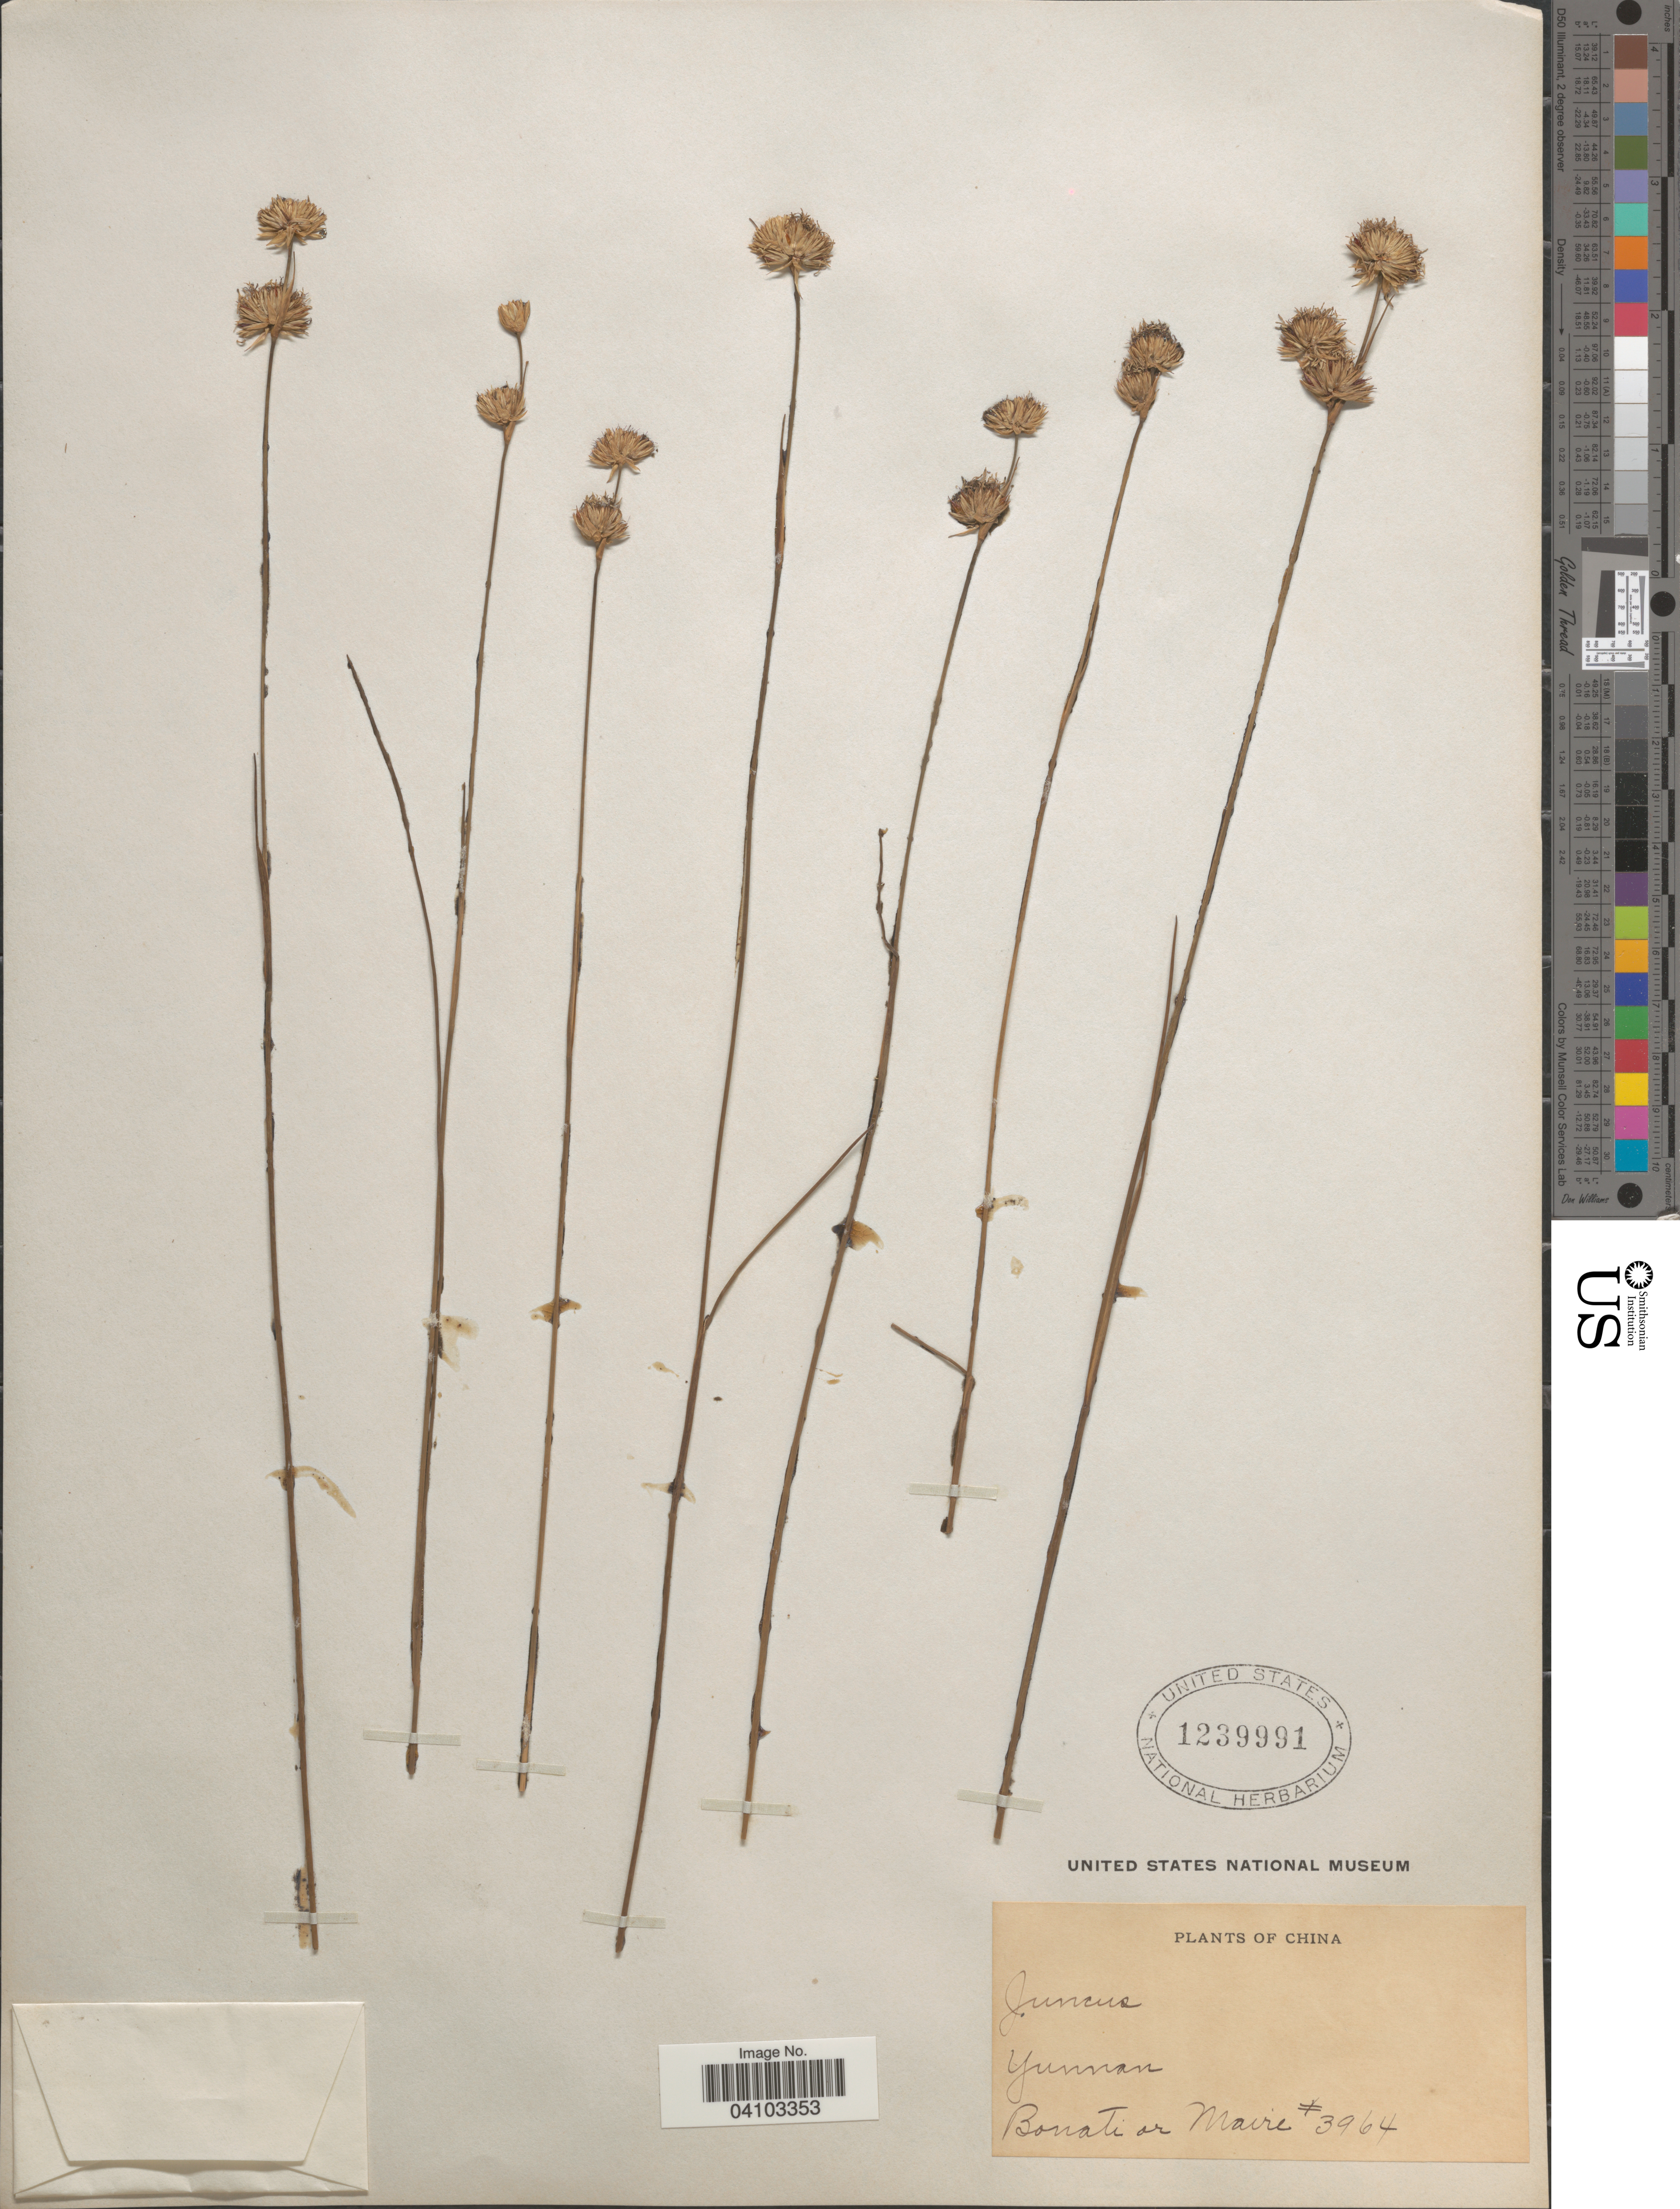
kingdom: Plantae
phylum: Tracheophyta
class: Liliopsida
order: Poales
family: Juncaceae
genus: Juncus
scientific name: Juncus sp.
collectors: -. Bonati & Maire, --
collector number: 3964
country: China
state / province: Yunnan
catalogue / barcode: US 1239991